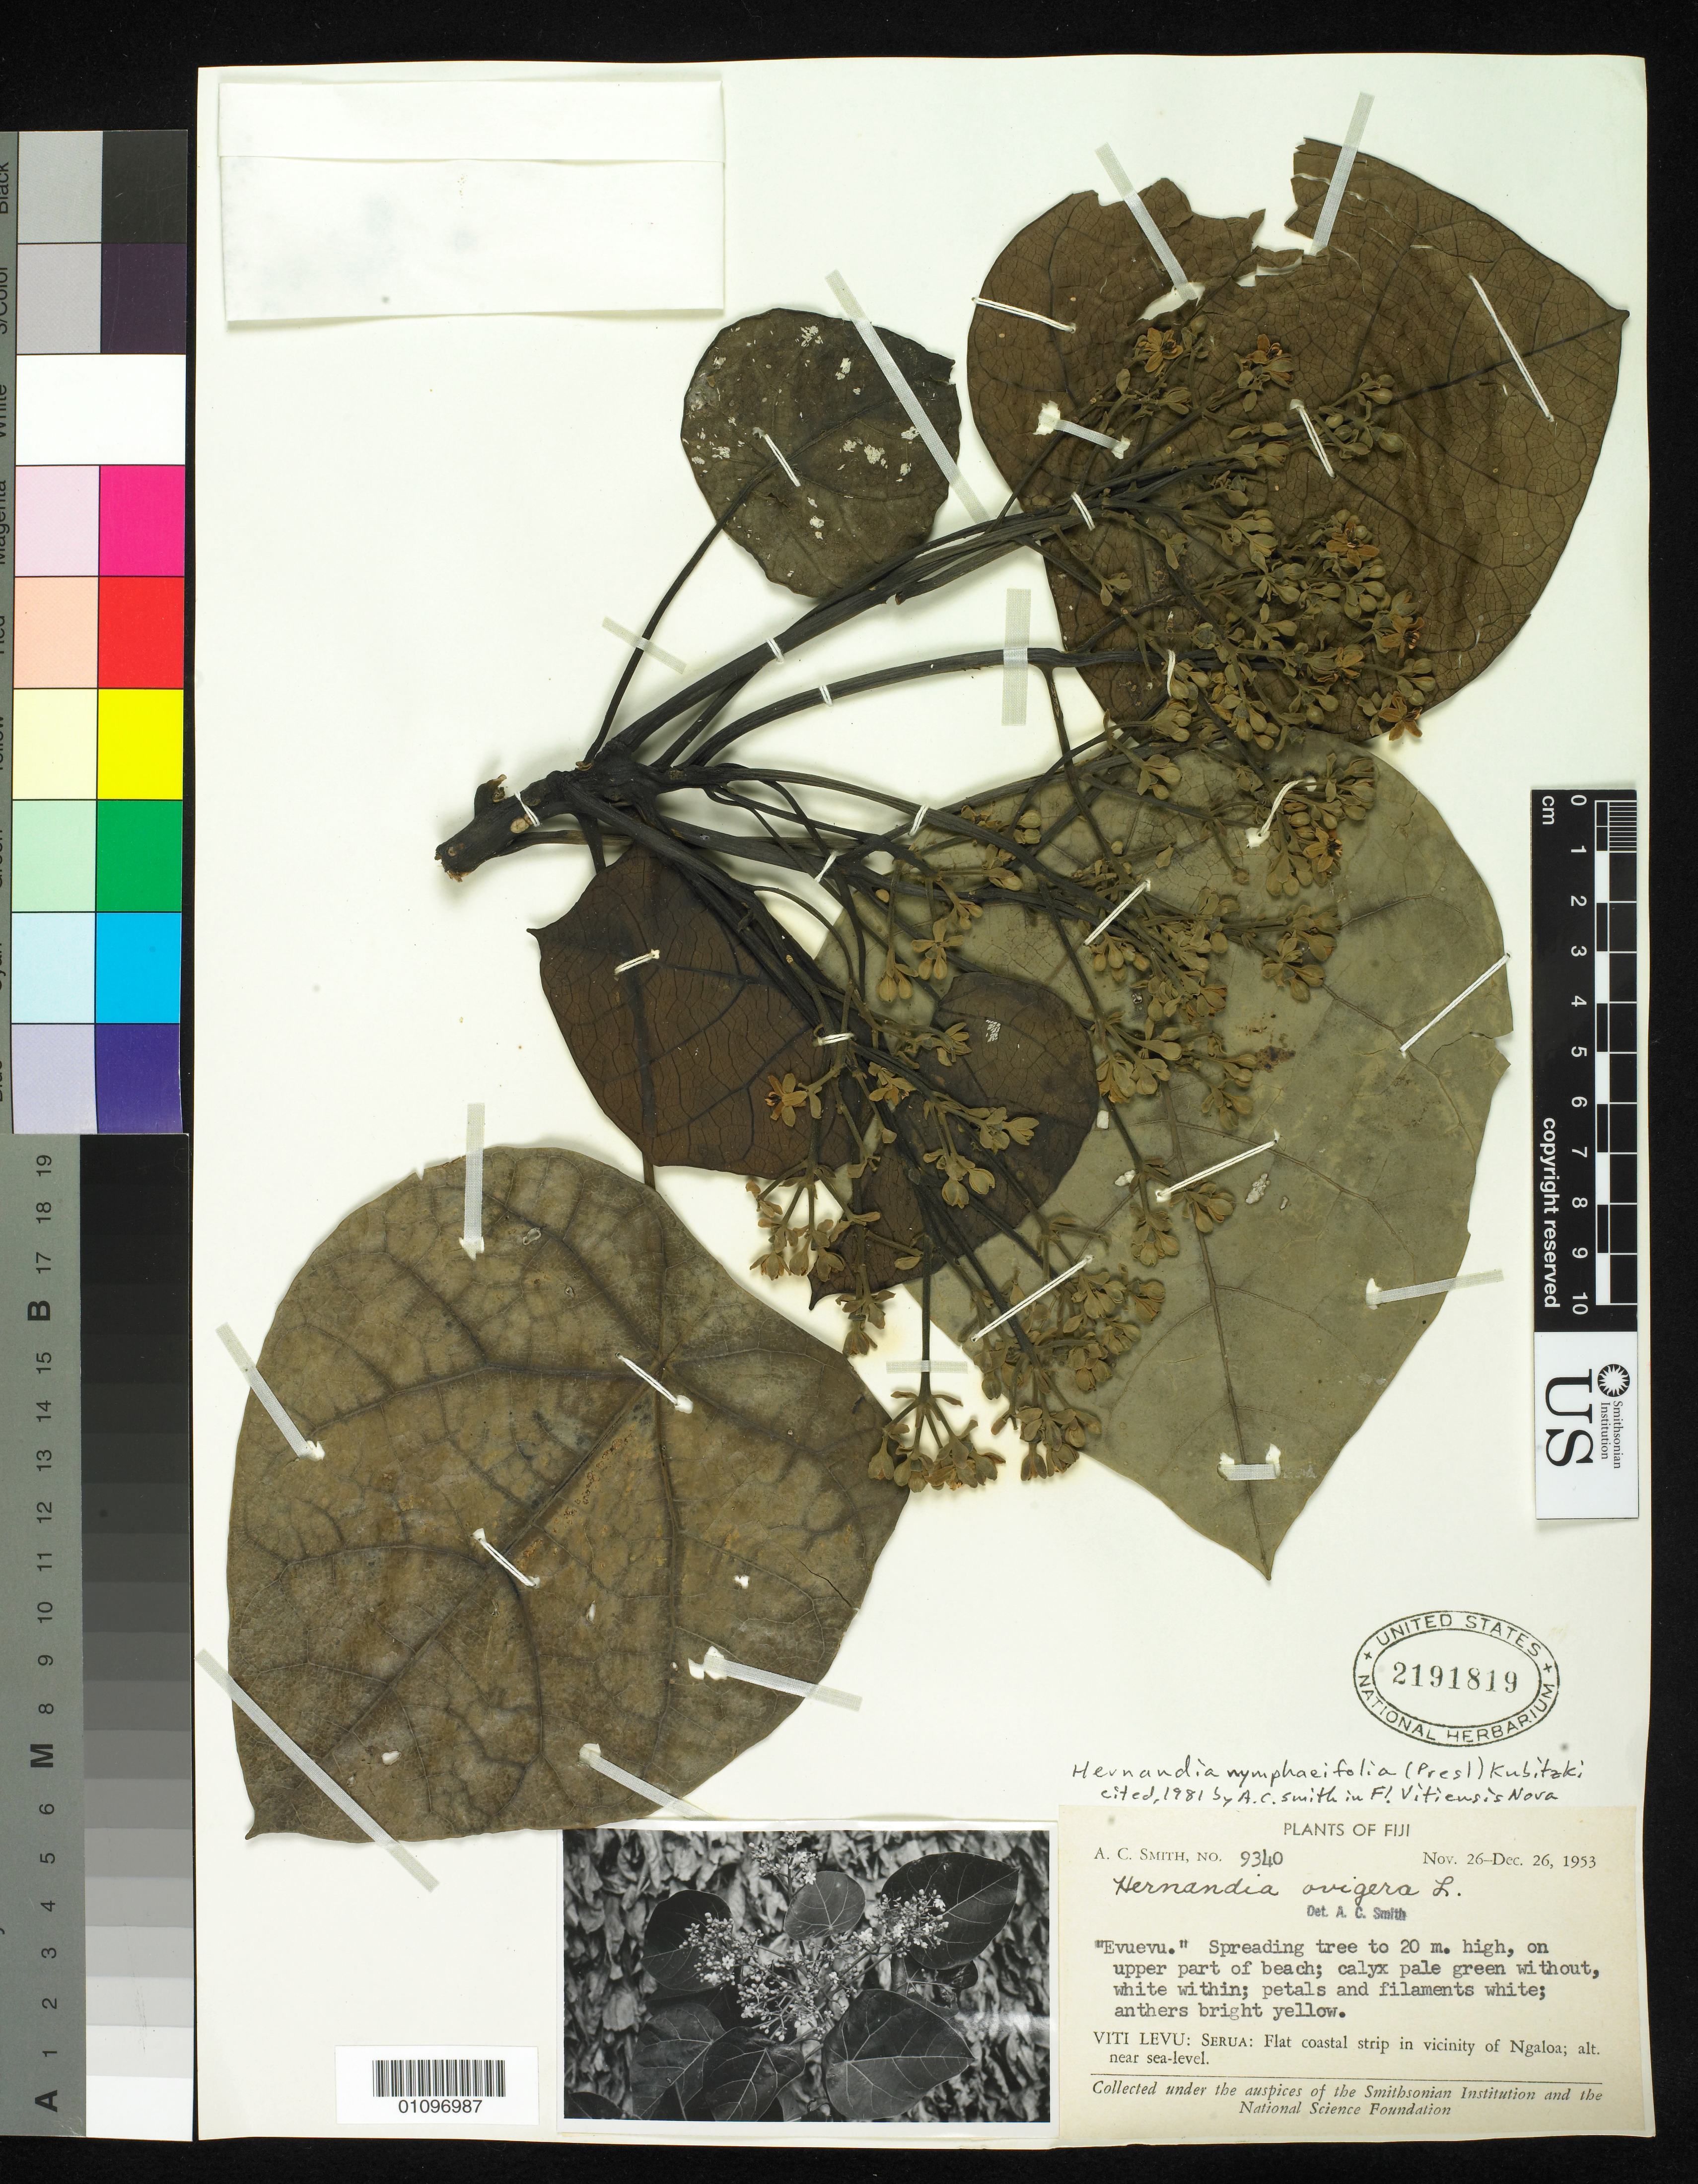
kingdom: Plantae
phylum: Tracheophyta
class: Magnoliopsida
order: Laurales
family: Hernandiaceae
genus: Hernandia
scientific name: Hernandia nymphaeifolia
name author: (C. Presl) Kubitzki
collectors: A. C. Smith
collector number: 9340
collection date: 1953-11-26/1953-12-26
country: Fiji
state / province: Serua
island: Viti Levu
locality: flat coastal strip in vicinity of Ngaloa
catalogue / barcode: US 2191819